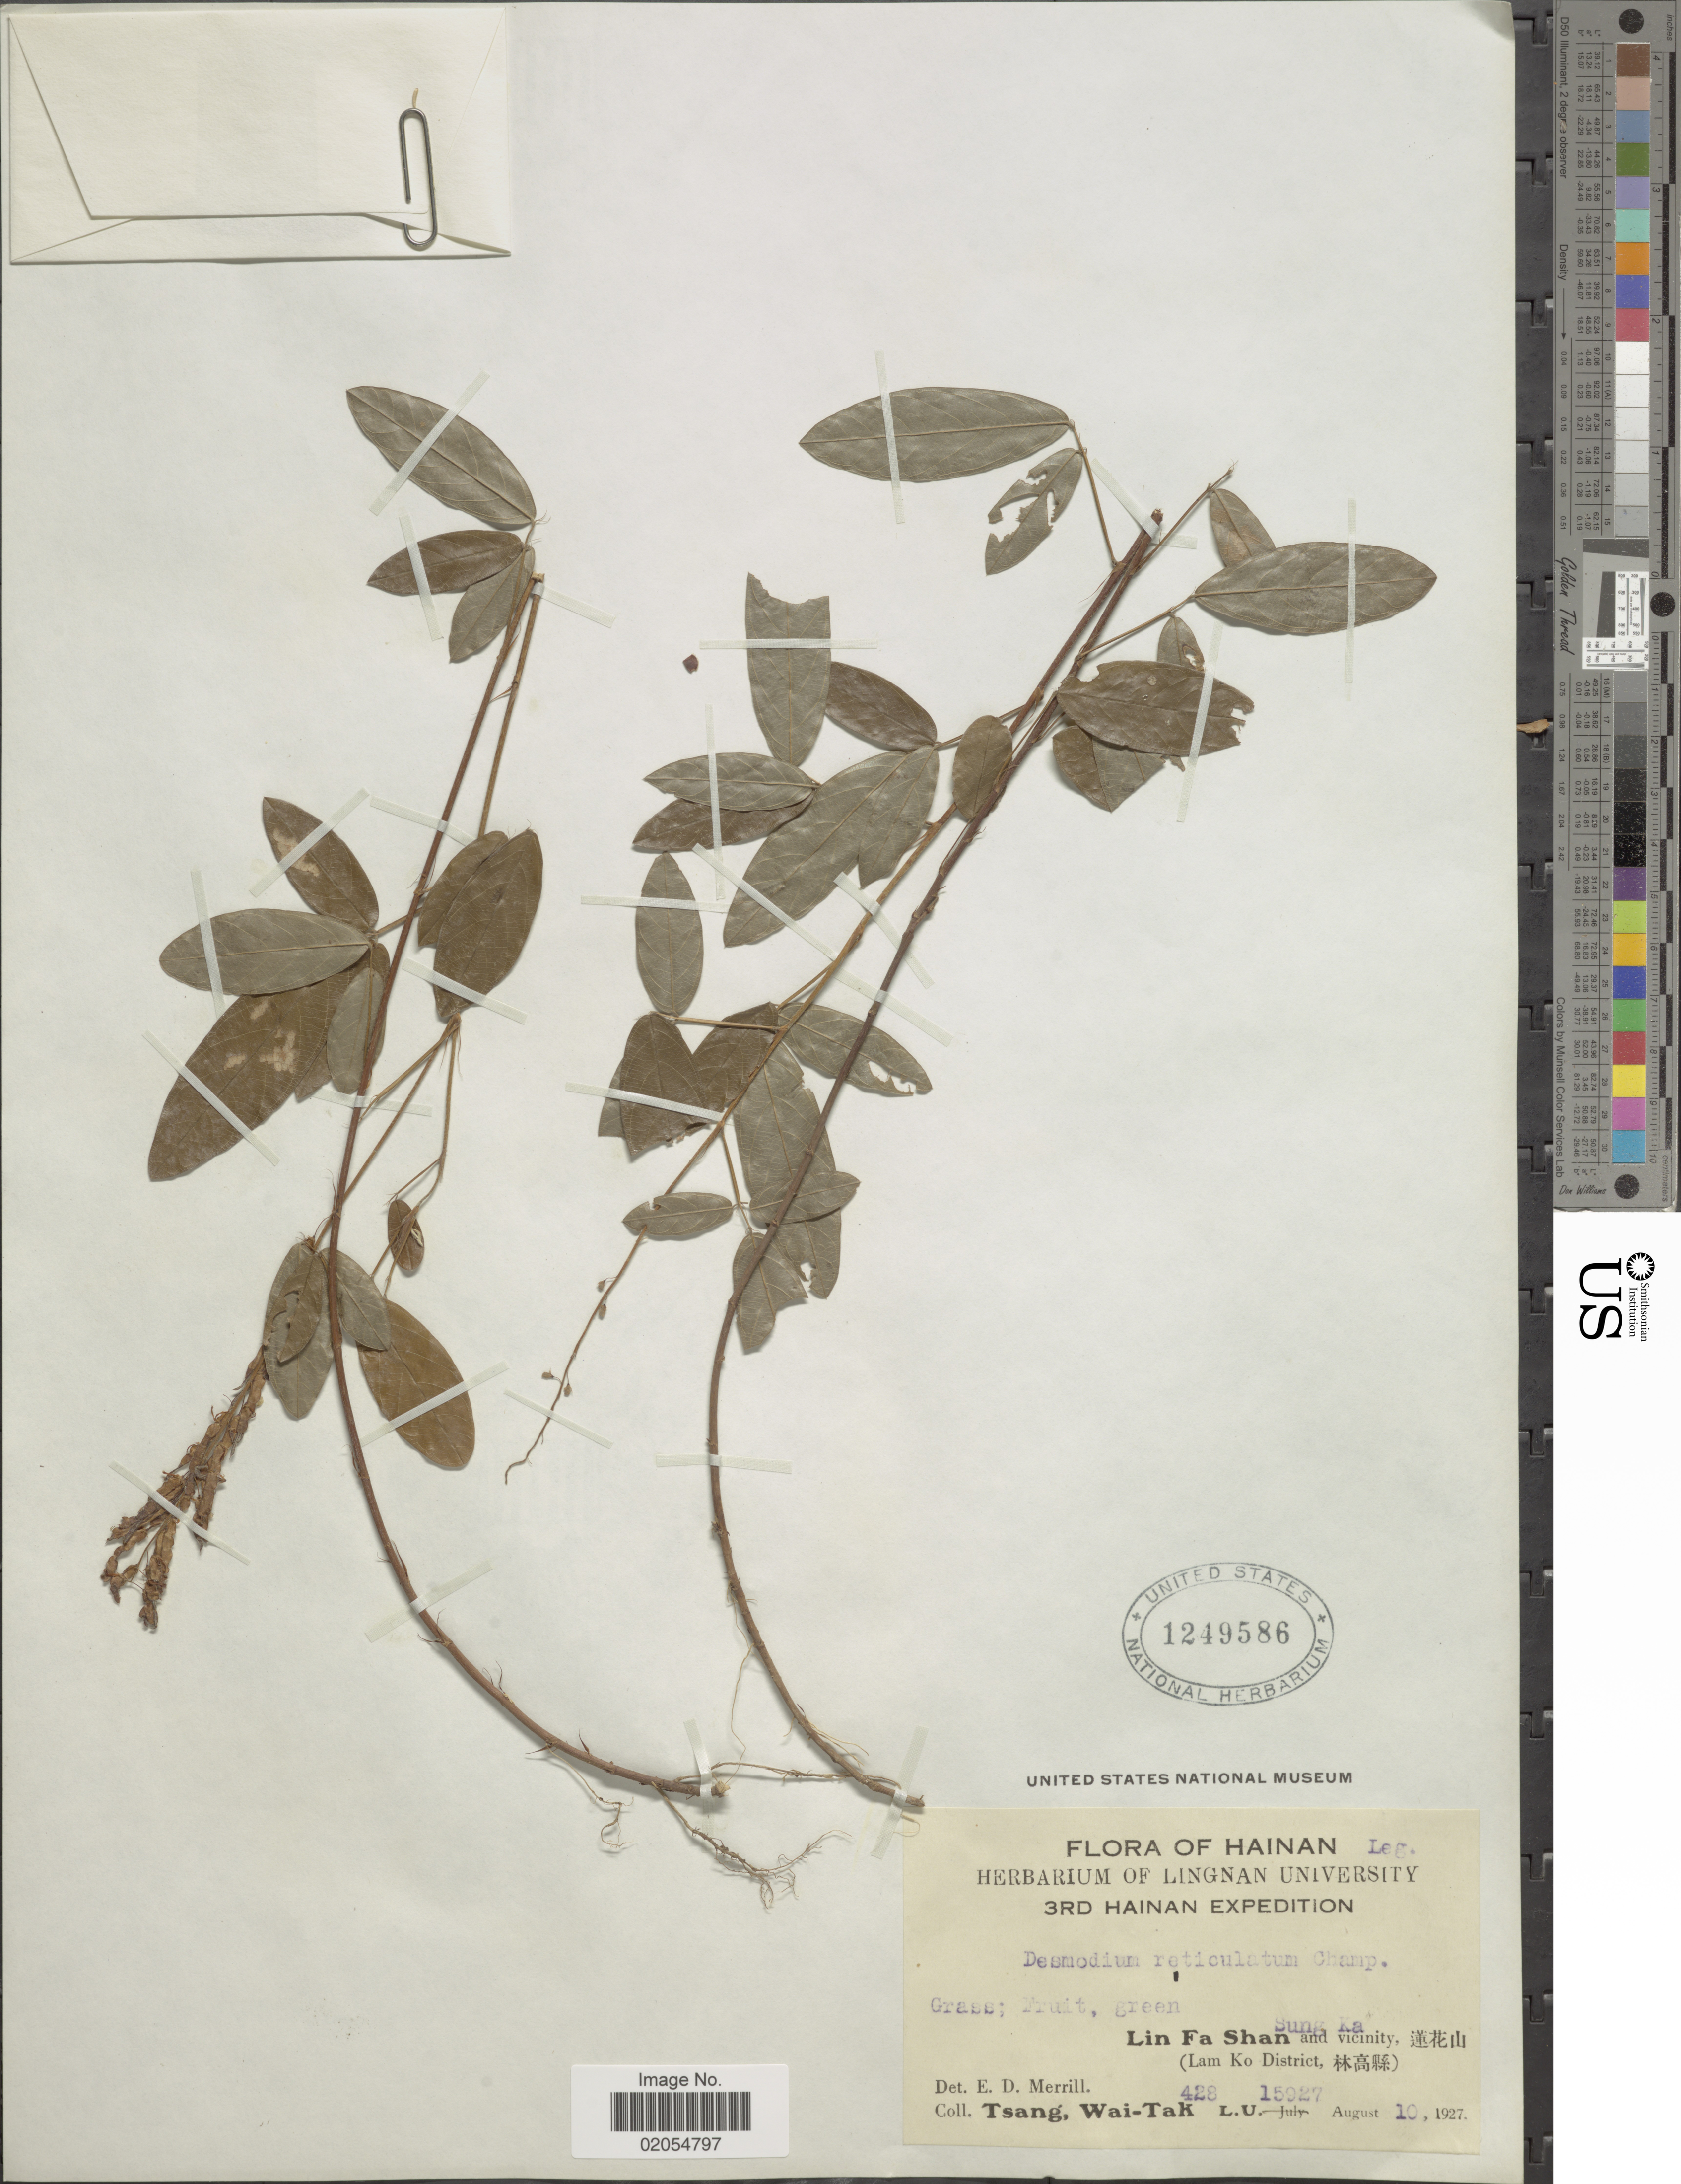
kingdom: Plantae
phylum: Tracheophyta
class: Magnoliopsida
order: Fabales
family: Fabaceae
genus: Grona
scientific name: Grona reticulata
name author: (Champ. ex Benth.) H. Ohashi & K. Ohashi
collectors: W. T. Tsang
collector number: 428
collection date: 1927-08-10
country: China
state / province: Hainan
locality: Lin Fa Shan and vicinity (Lam Ko District)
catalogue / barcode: US 1249586